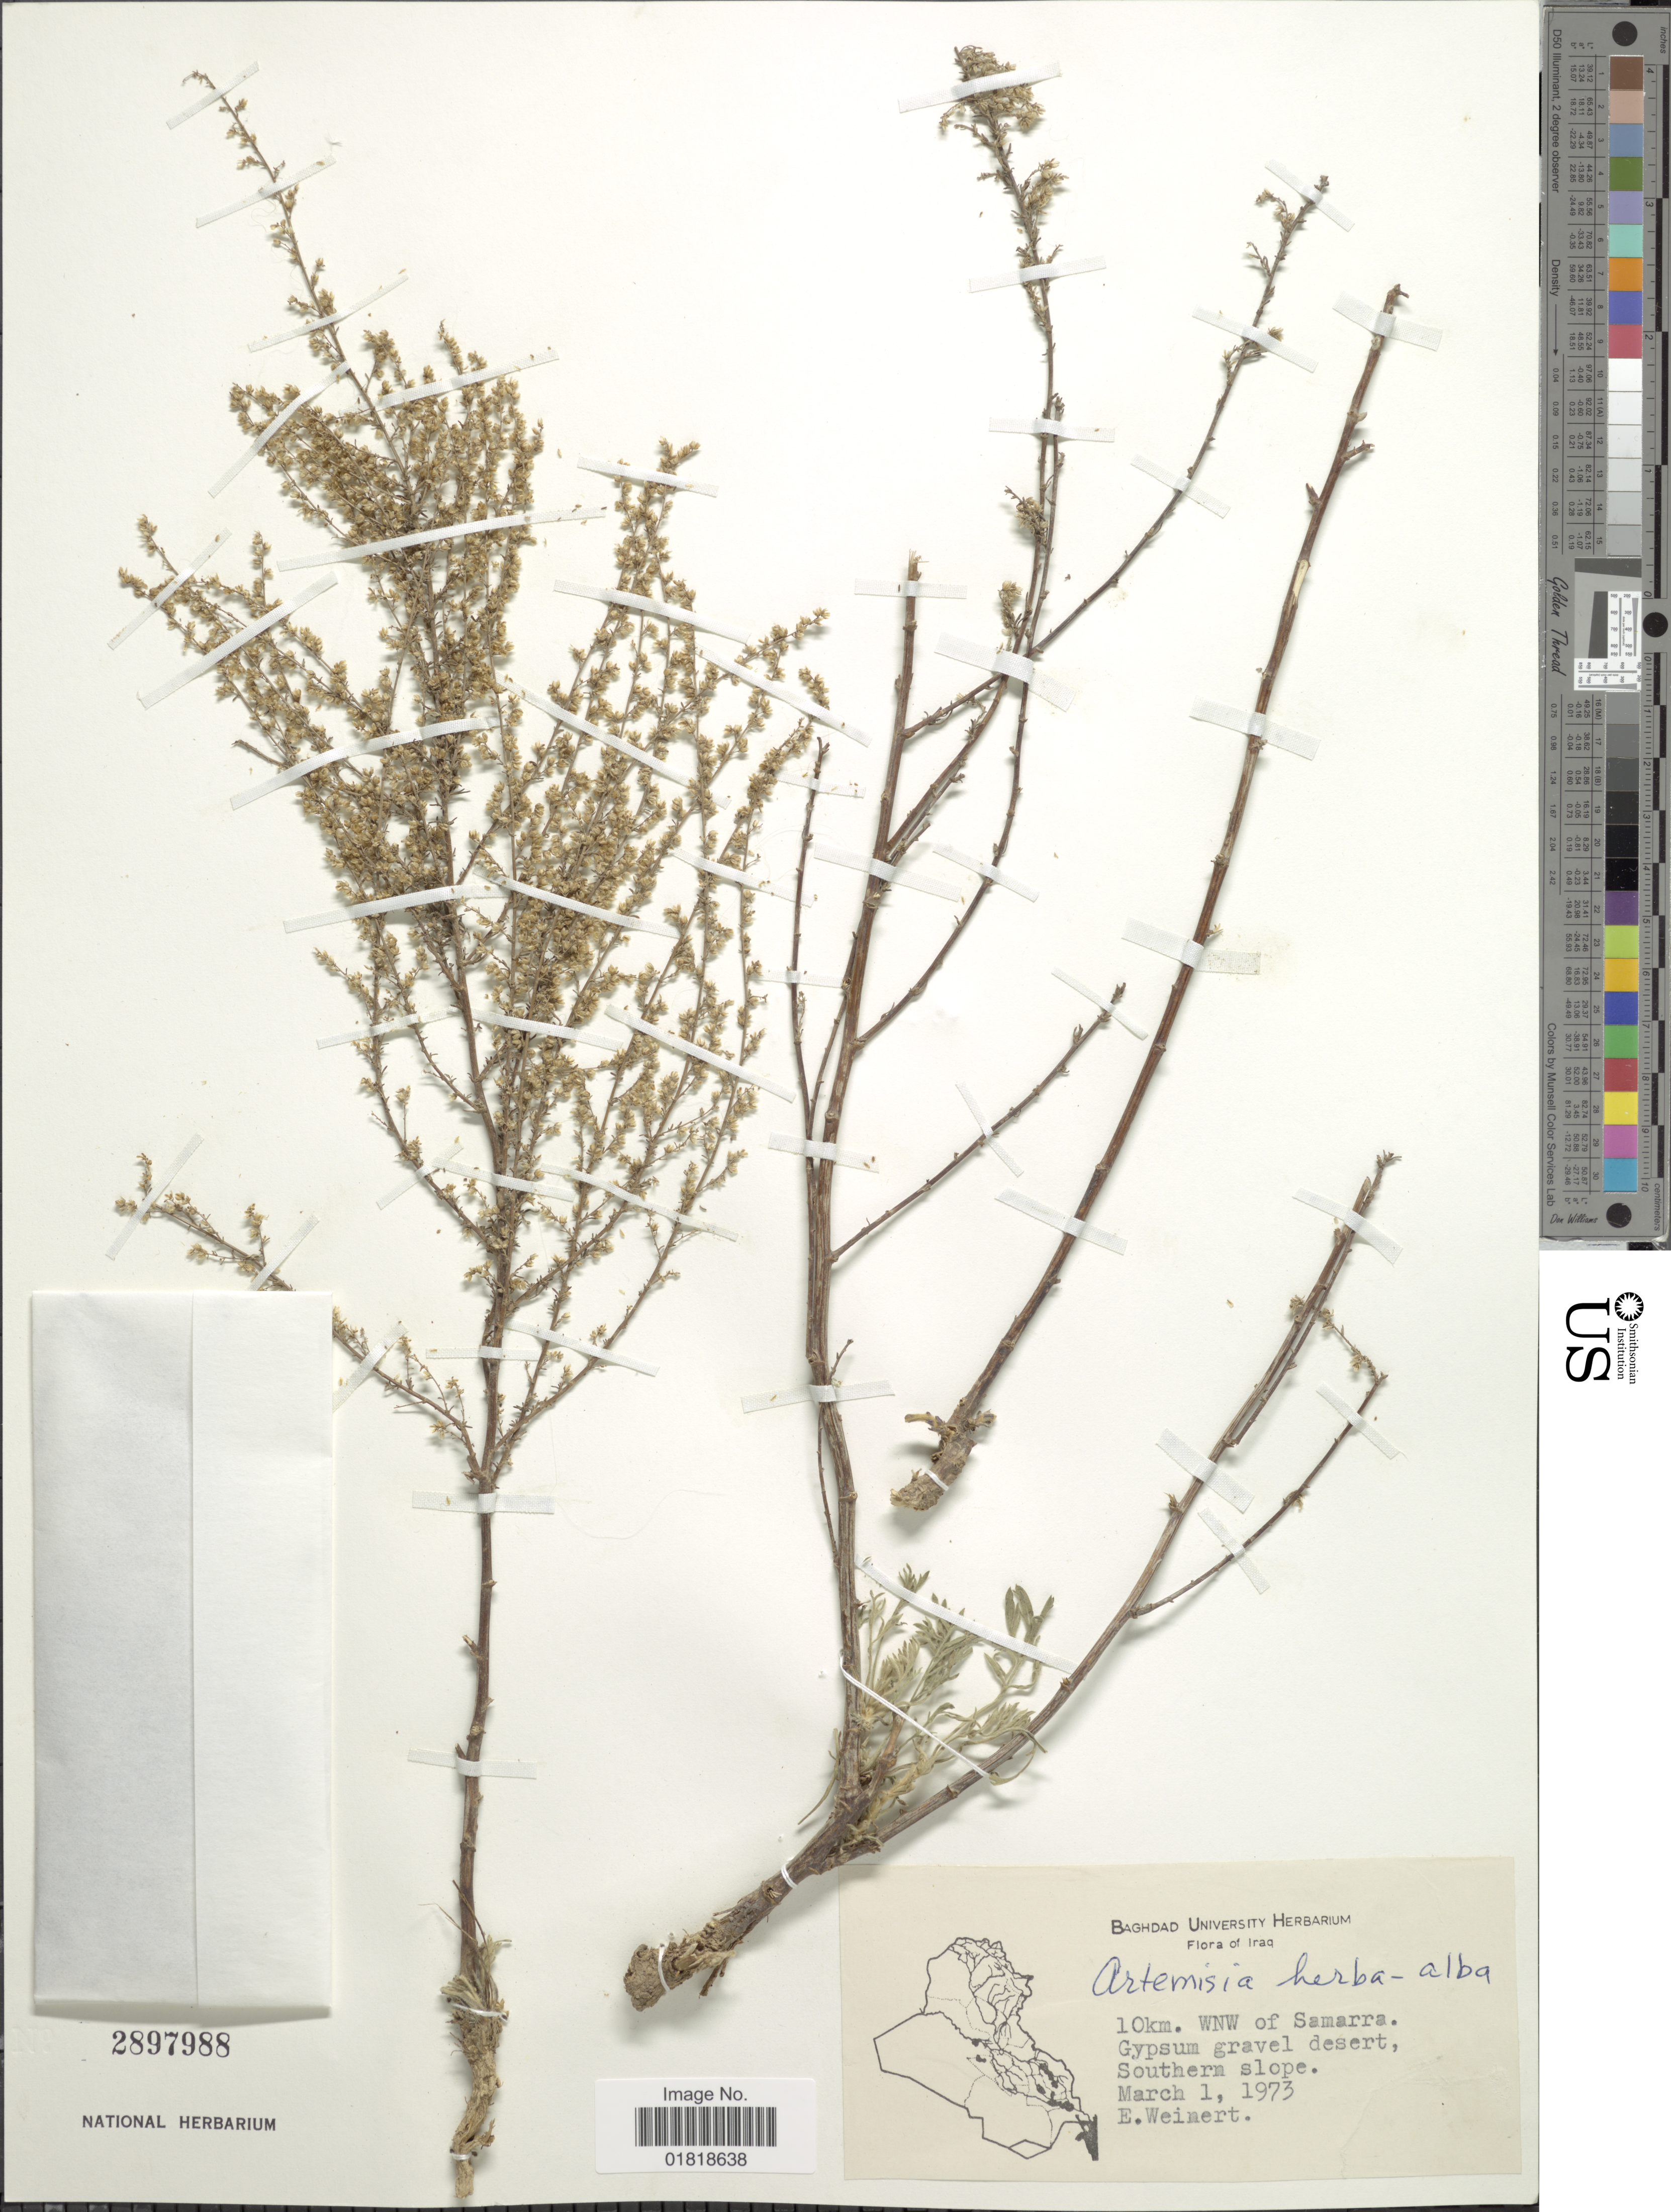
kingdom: Plantae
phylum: Tracheophyta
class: Magnoliopsida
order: Asterales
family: Asteraceae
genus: Artemisia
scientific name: Artemisia herba-alba asso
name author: Asso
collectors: E. Weinert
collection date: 1973-03-01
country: Iraq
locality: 10 km. WNW of Samarra, Gypsum gravel desert, Southern slope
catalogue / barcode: US 2897988